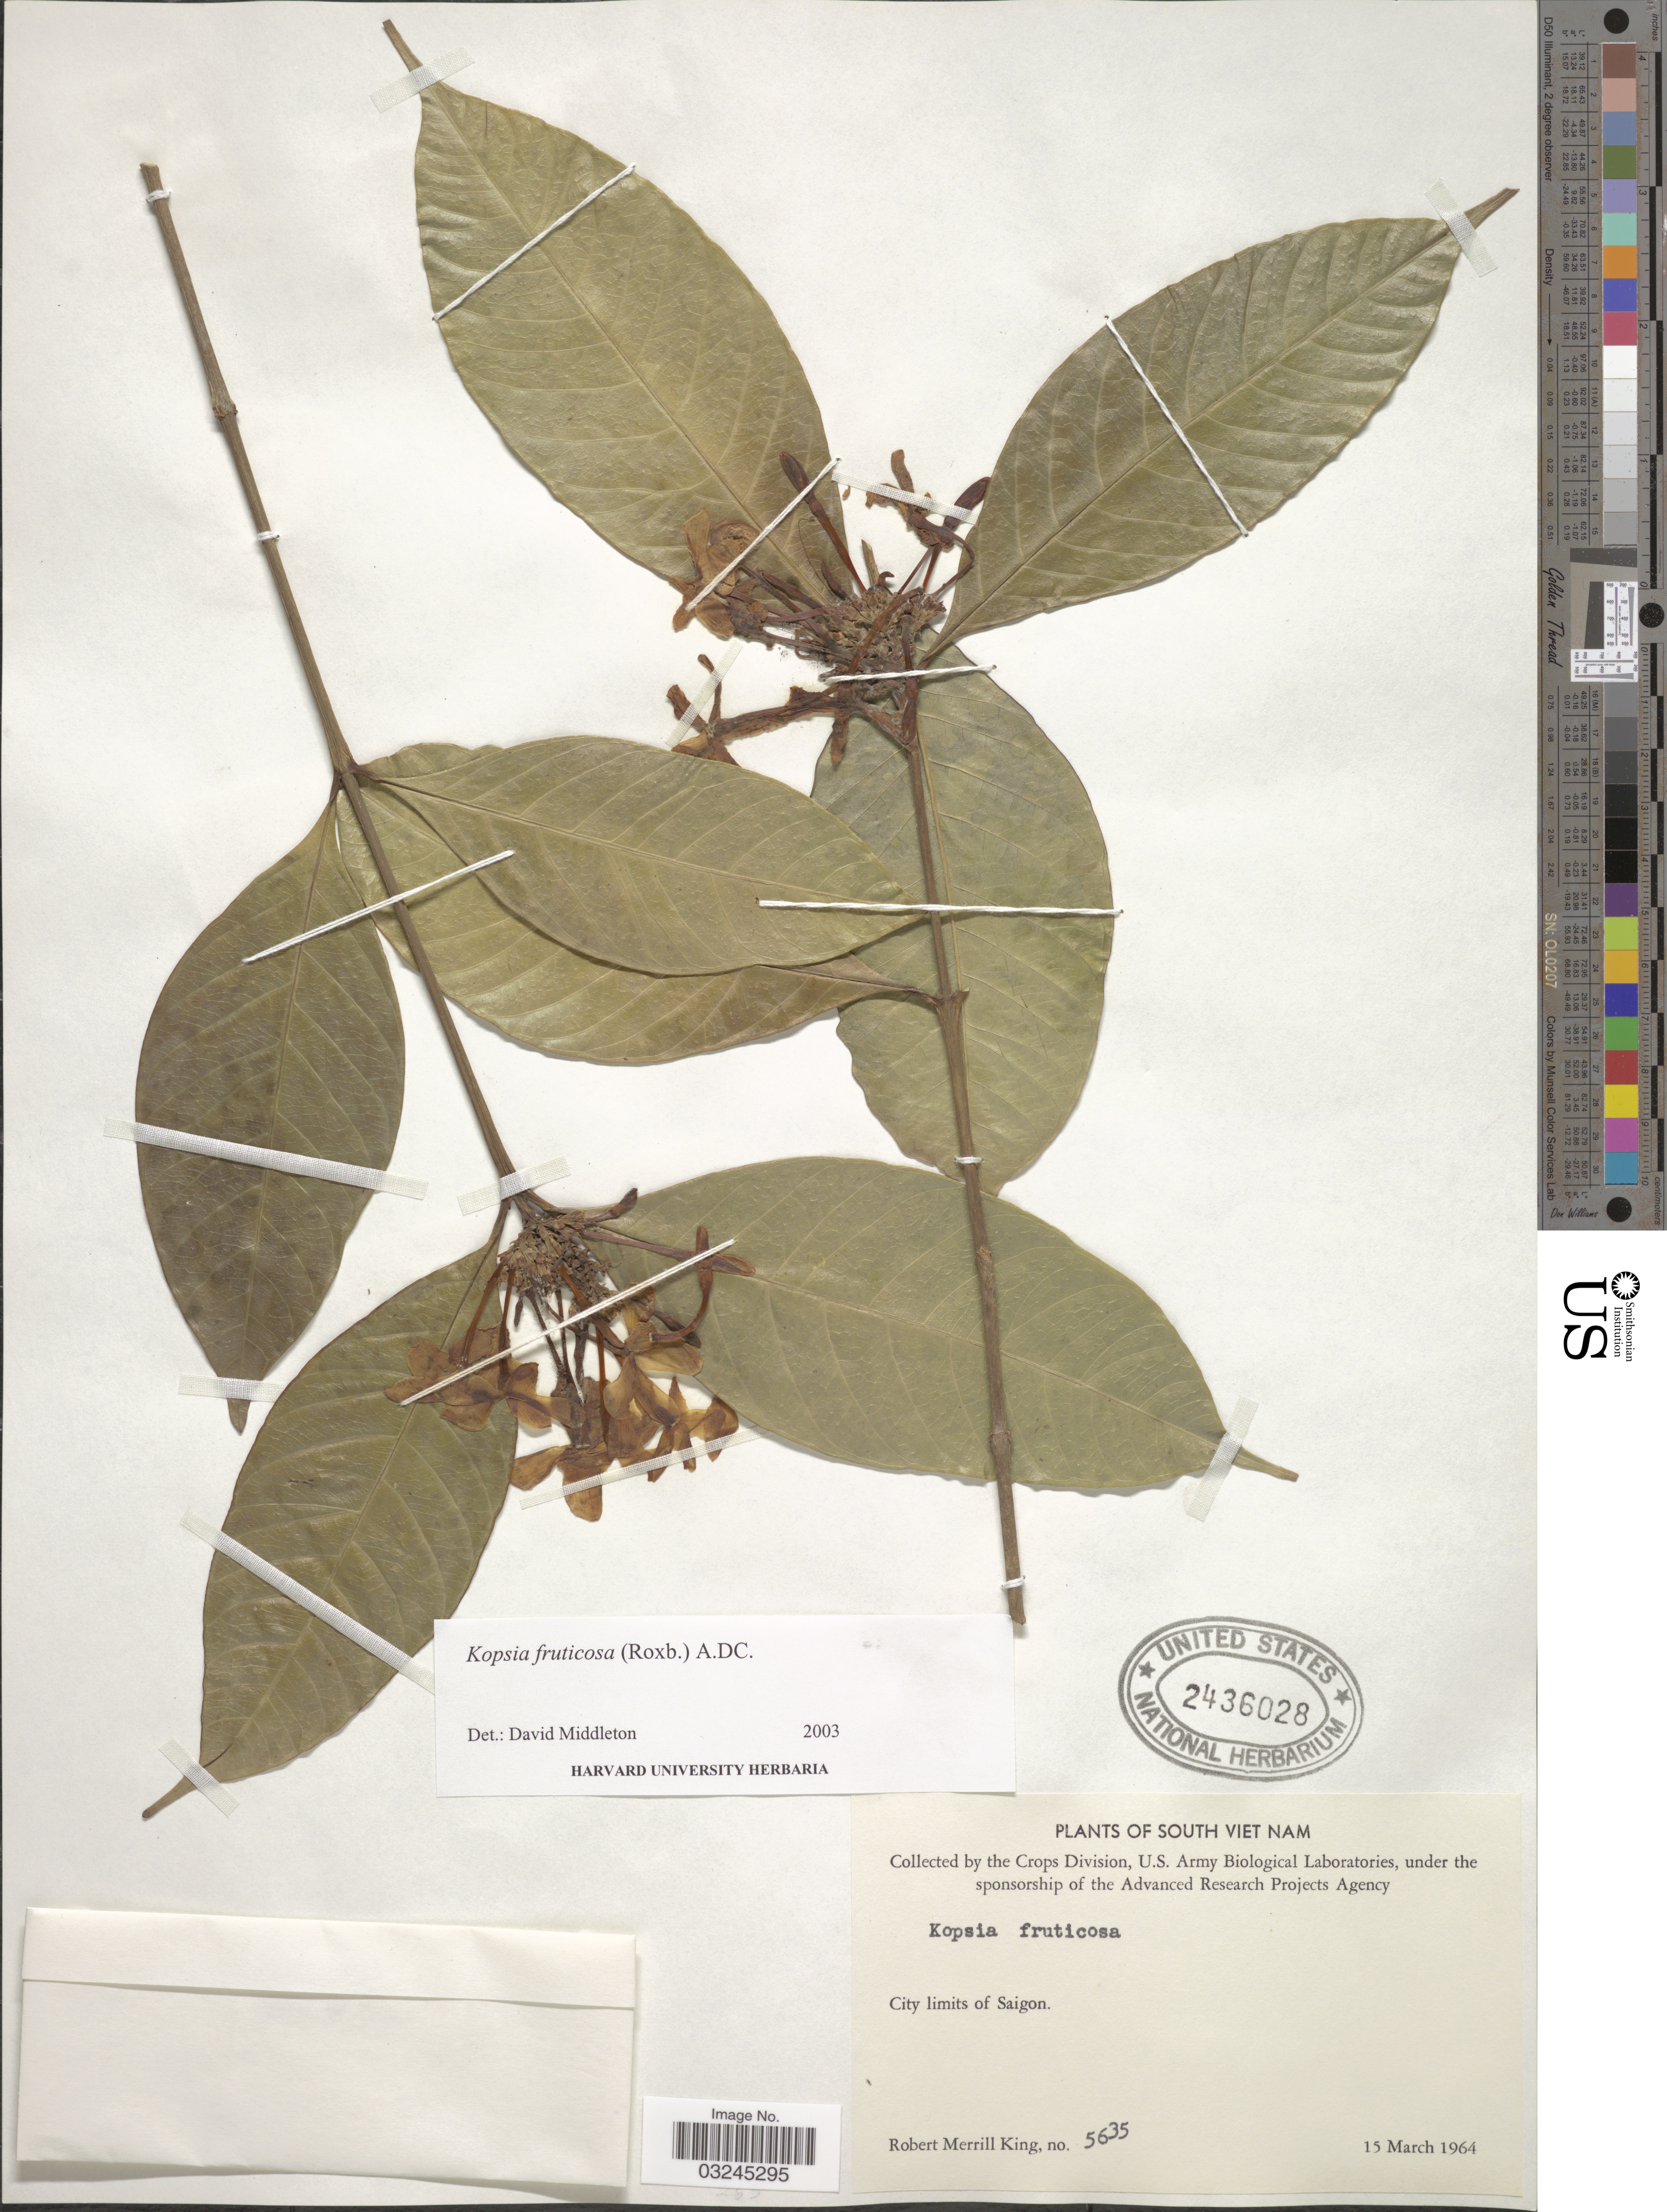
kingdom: Plantae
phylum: Tracheophyta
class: Magnoliopsida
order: Gentianales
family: Apocynaceae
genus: Kopsia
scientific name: Kopsia fruticosa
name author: (Roxb.) A. DC.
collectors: R. M. King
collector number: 5635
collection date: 1964-03-15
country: Vietnam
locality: South Viet nam. City limits of Saigon.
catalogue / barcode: US 2436028